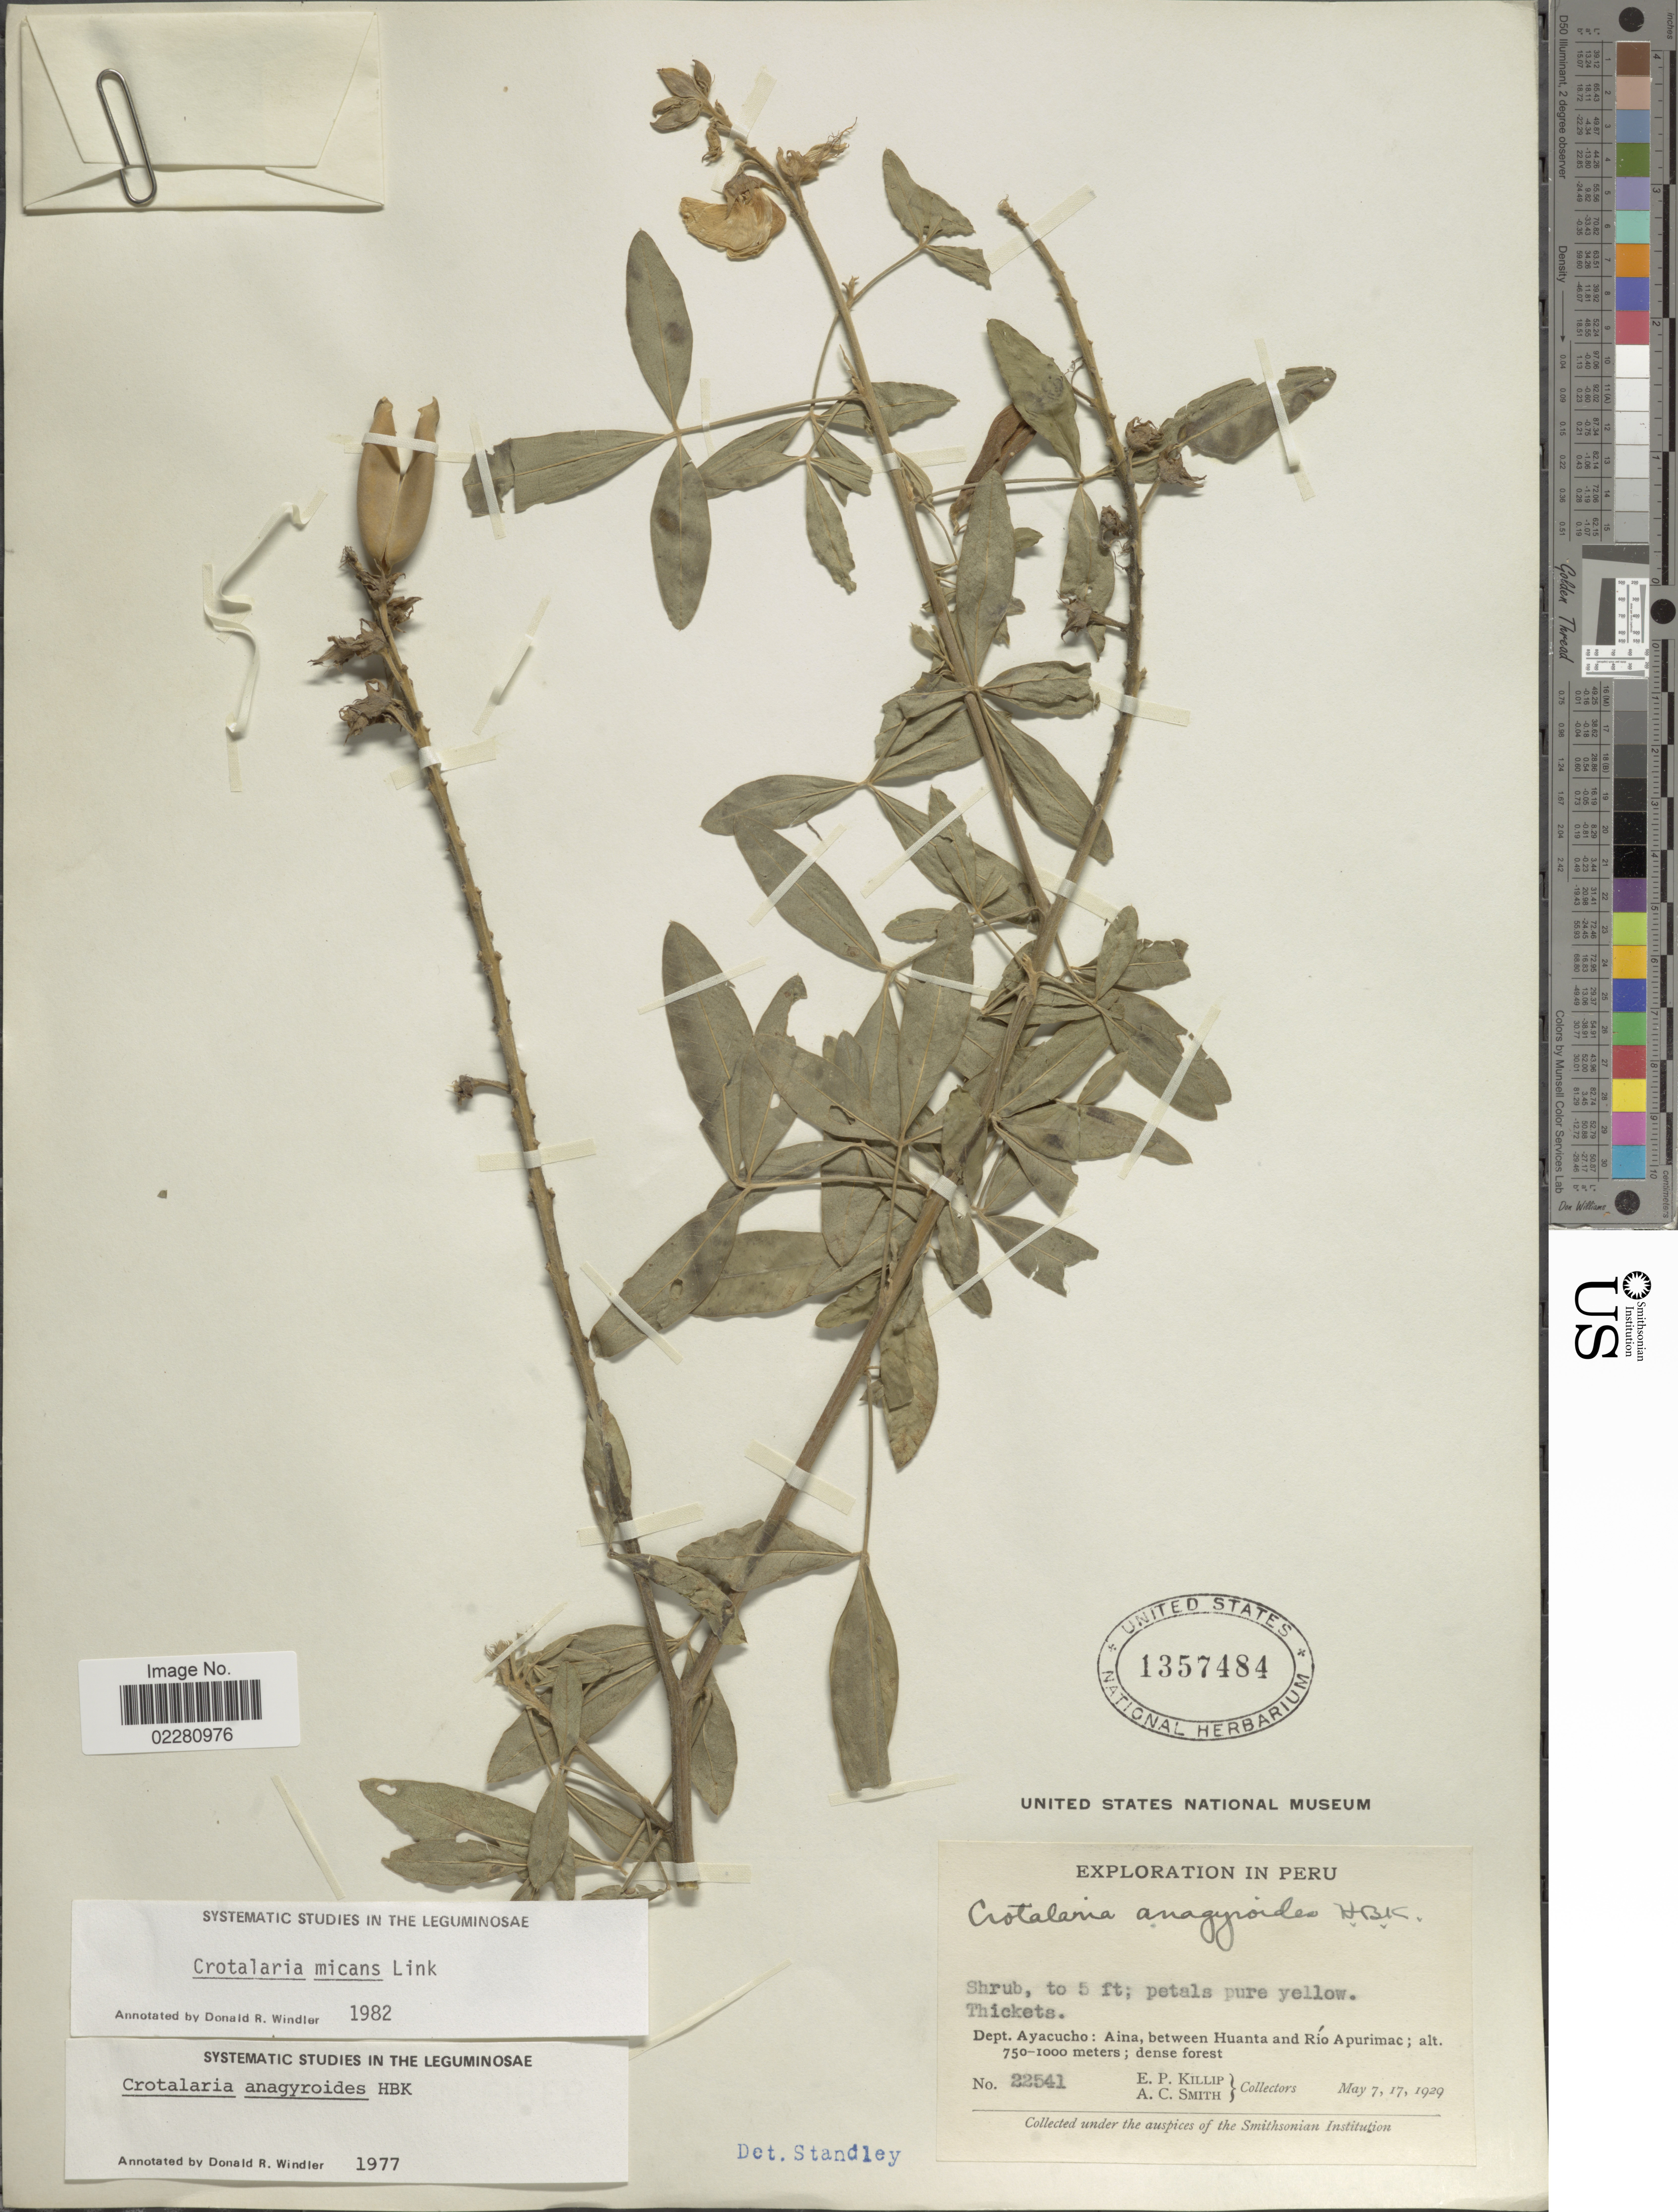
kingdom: Plantae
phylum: Tracheophyta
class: Magnoliopsida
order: Fabales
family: Fabaceae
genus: Crotalaria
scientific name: Crotalaria micans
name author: Link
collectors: E. P. Killip & A. C. Smith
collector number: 22541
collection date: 1929-05-07/1929-05-17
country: Peru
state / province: Ayacucho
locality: Aina, between Huanta and Rio Apurimac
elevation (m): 750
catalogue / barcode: US 1357484